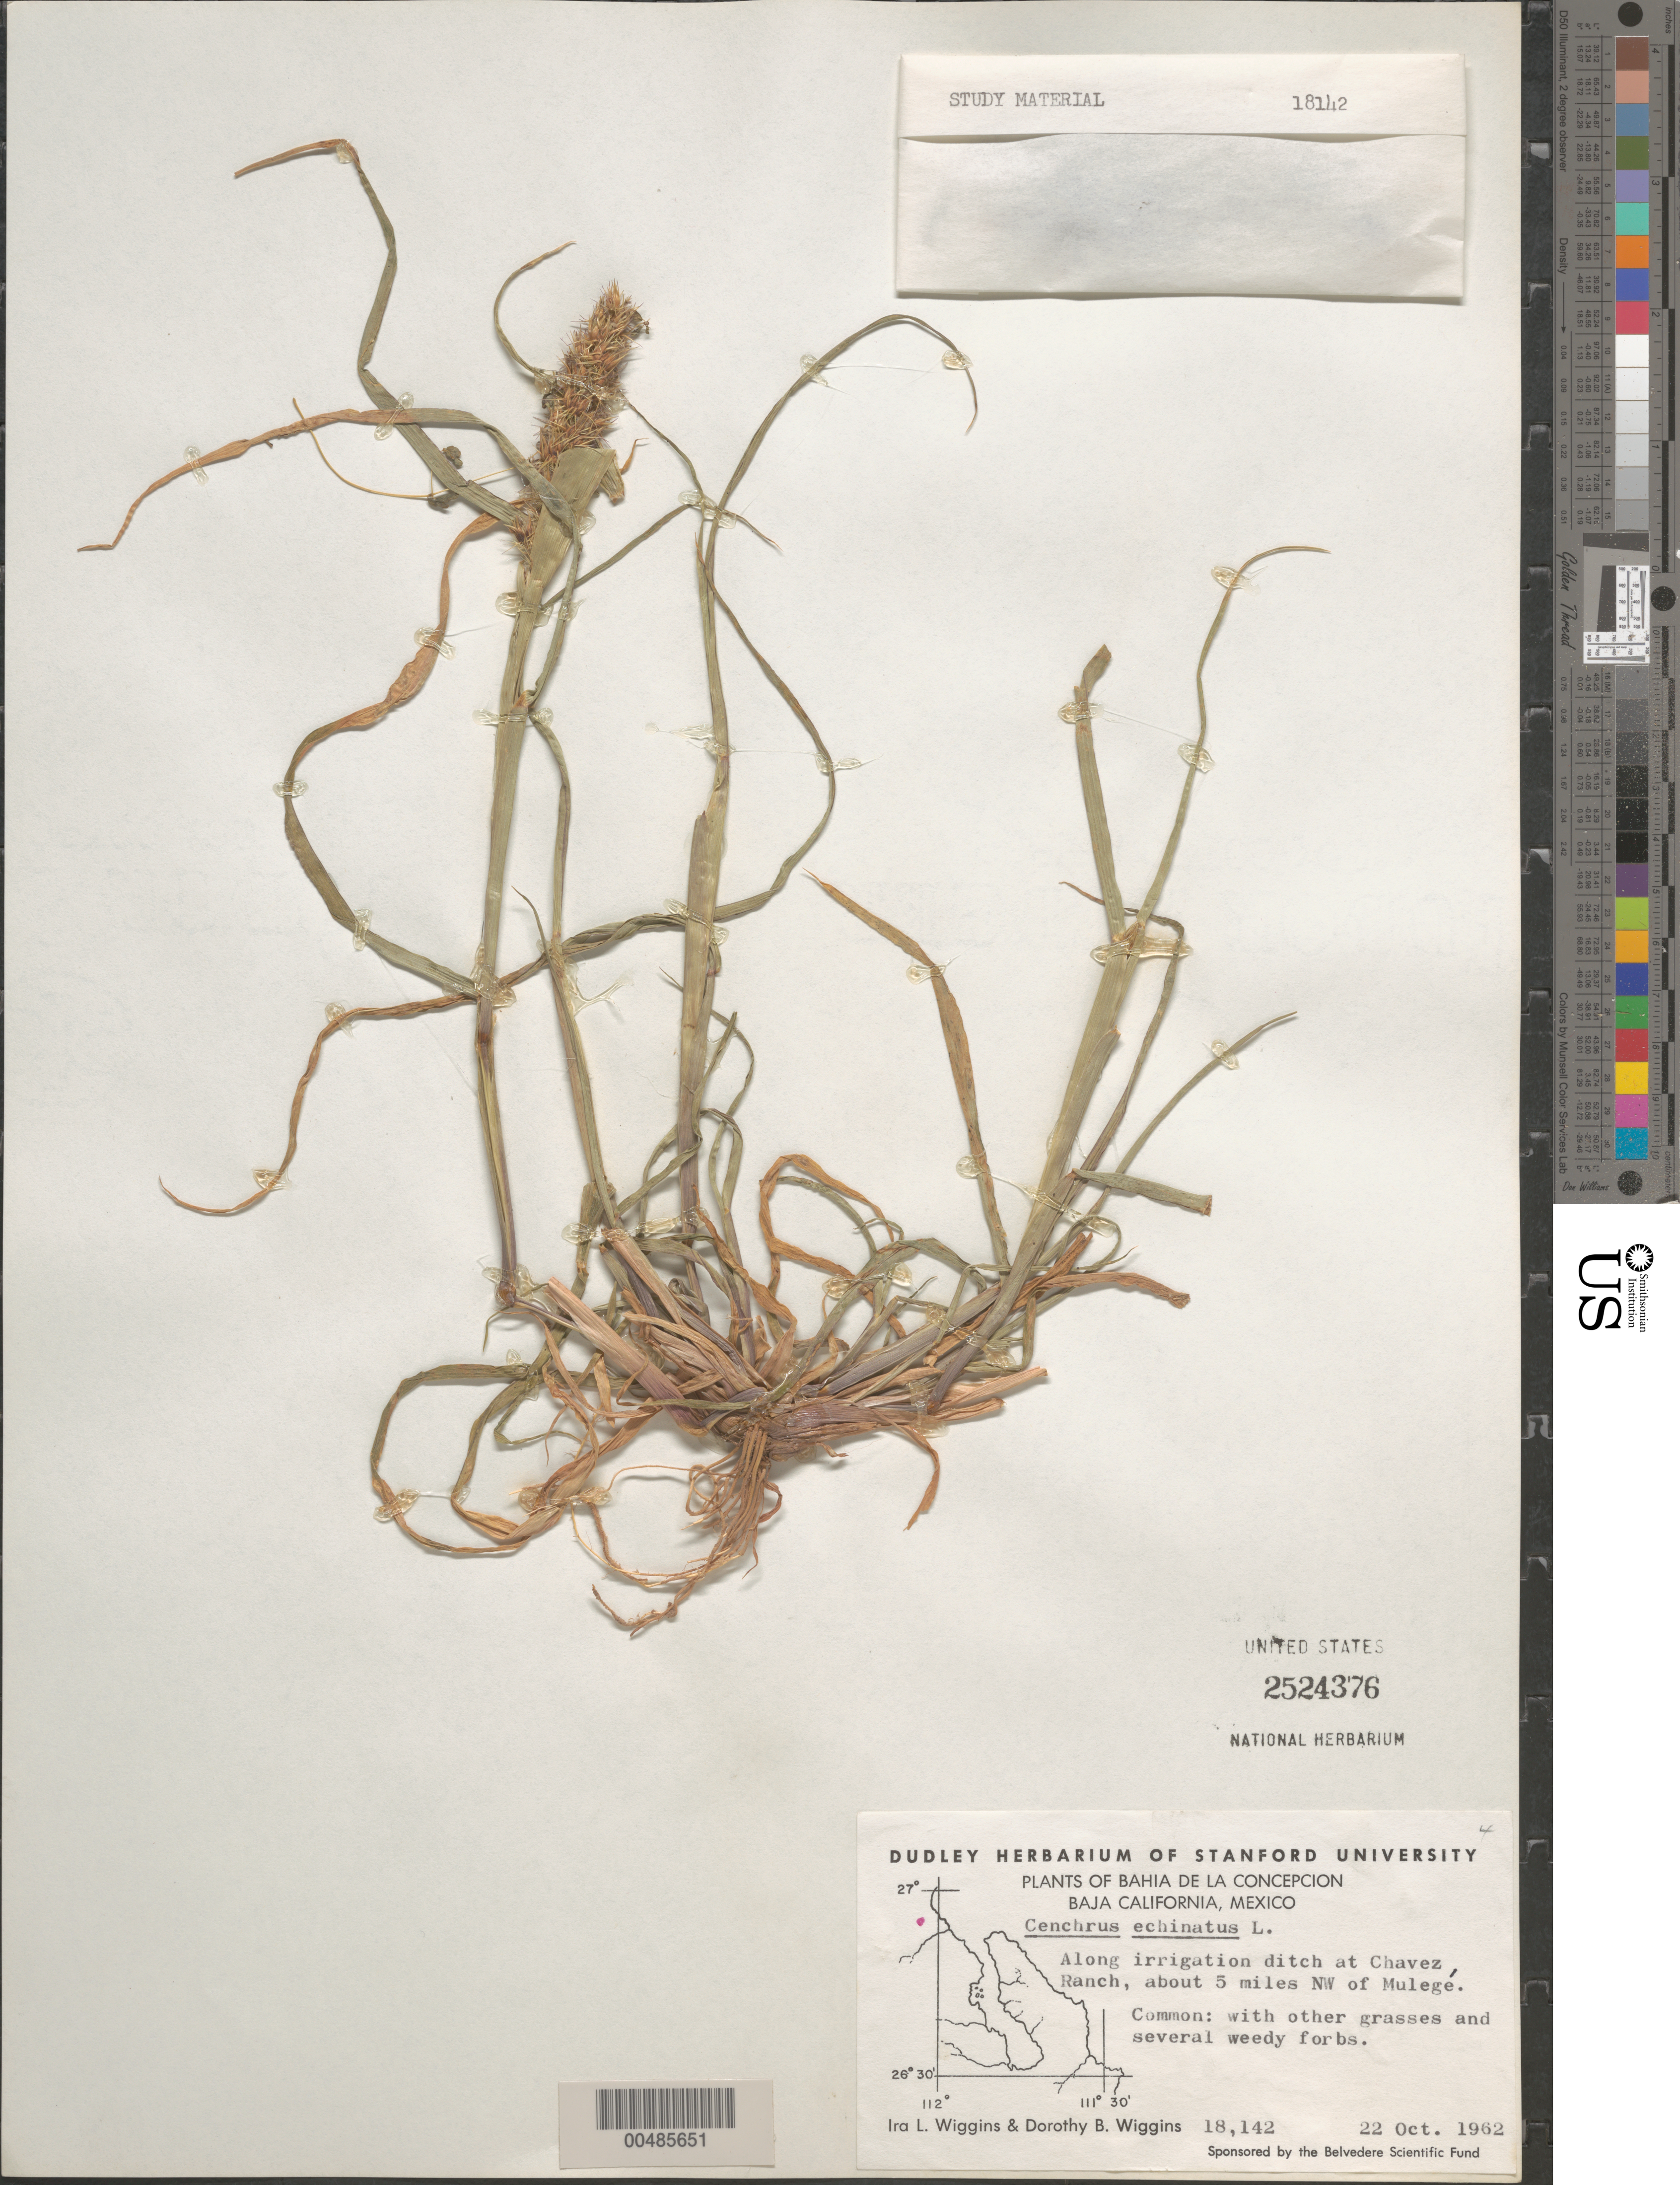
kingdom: Plantae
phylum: Tracheophyta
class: Liliopsida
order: Poales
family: Poaceae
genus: Cenchrus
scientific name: Cenchrus echinatus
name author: L.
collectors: I. L. Wiggins & D. B. Wiggins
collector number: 18142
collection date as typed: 22 Oct 1962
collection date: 1962-10-22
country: Mexico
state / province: Baja California Sur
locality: Bahia de la Concepcion, at Chavez Ranch, about 5 mi NW of Muleg‚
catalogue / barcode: US 2524376